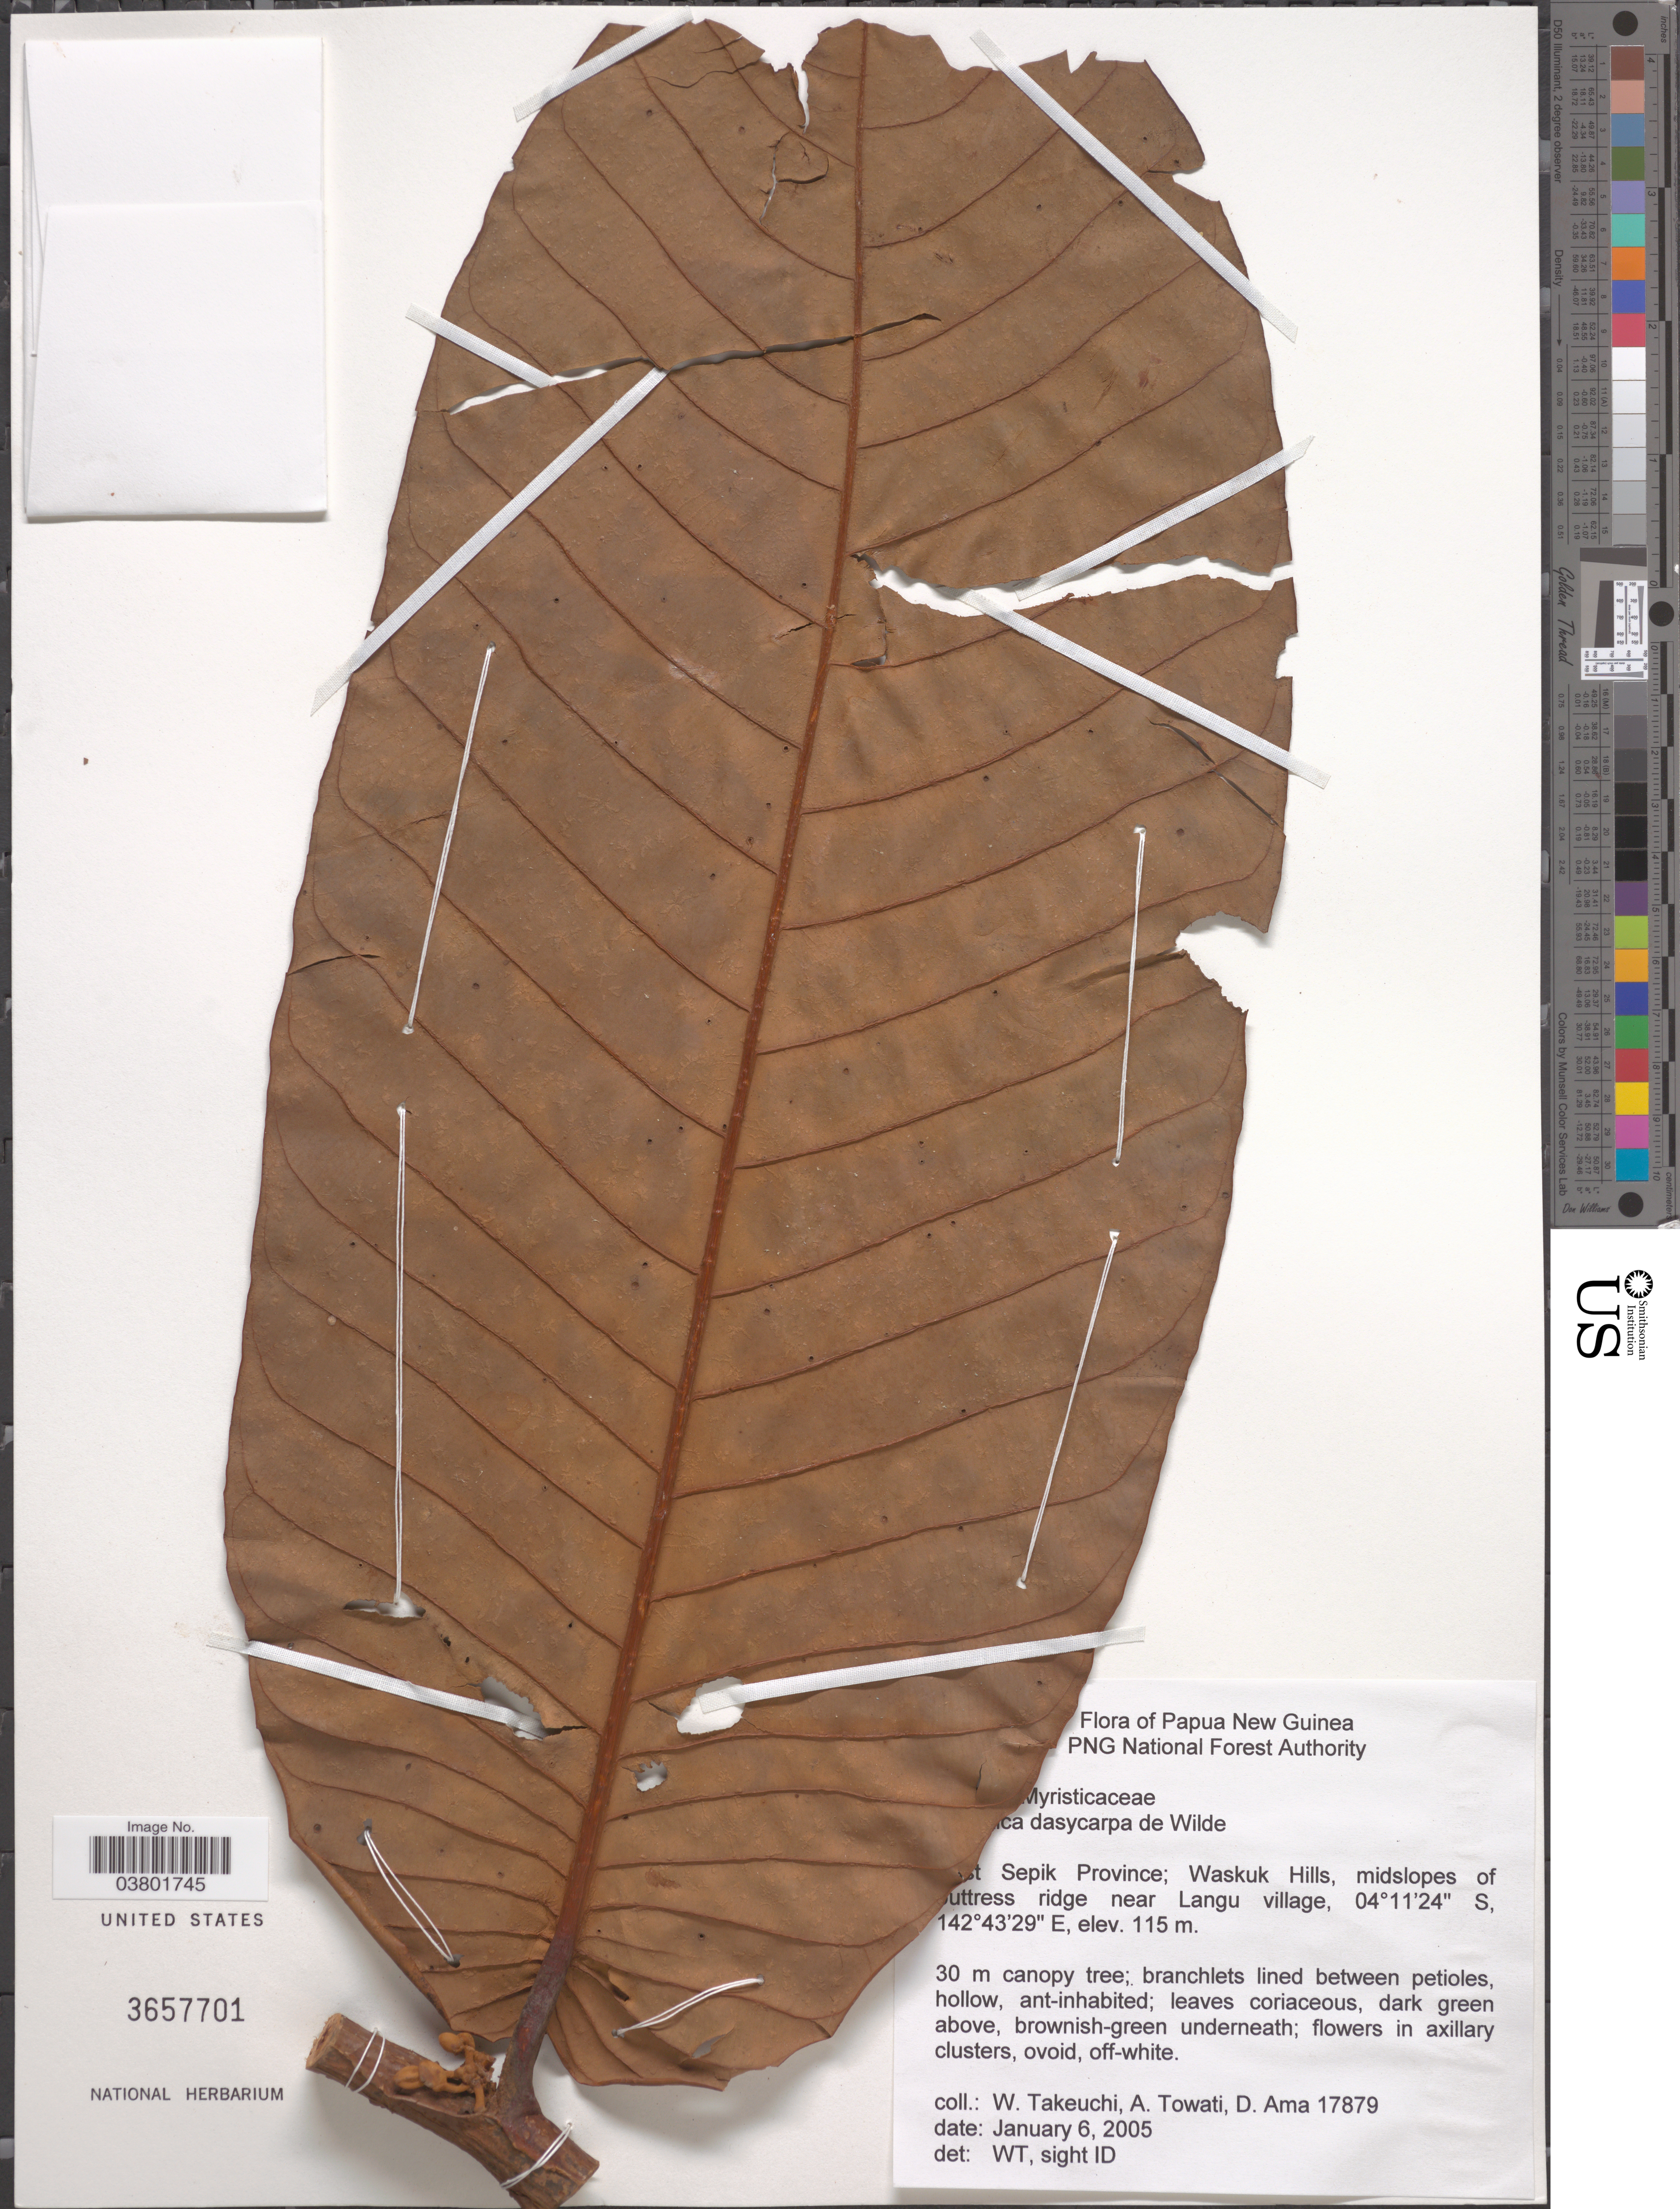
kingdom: Plantae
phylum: Tracheophyta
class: Magnoliopsida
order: Magnoliales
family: Myristicaceae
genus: Myristica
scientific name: Myristica dasycarpa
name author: W.J. de Wilde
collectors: W. Takeuchi, A. Towati & D. Ama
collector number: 17879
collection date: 2005-01-06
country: Papua New Guinea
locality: [illegible text]t Sepik Province; Waskuk Hills, midslopes of [illegible text]uttress ridge near Langu village.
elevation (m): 115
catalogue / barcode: US 3657701